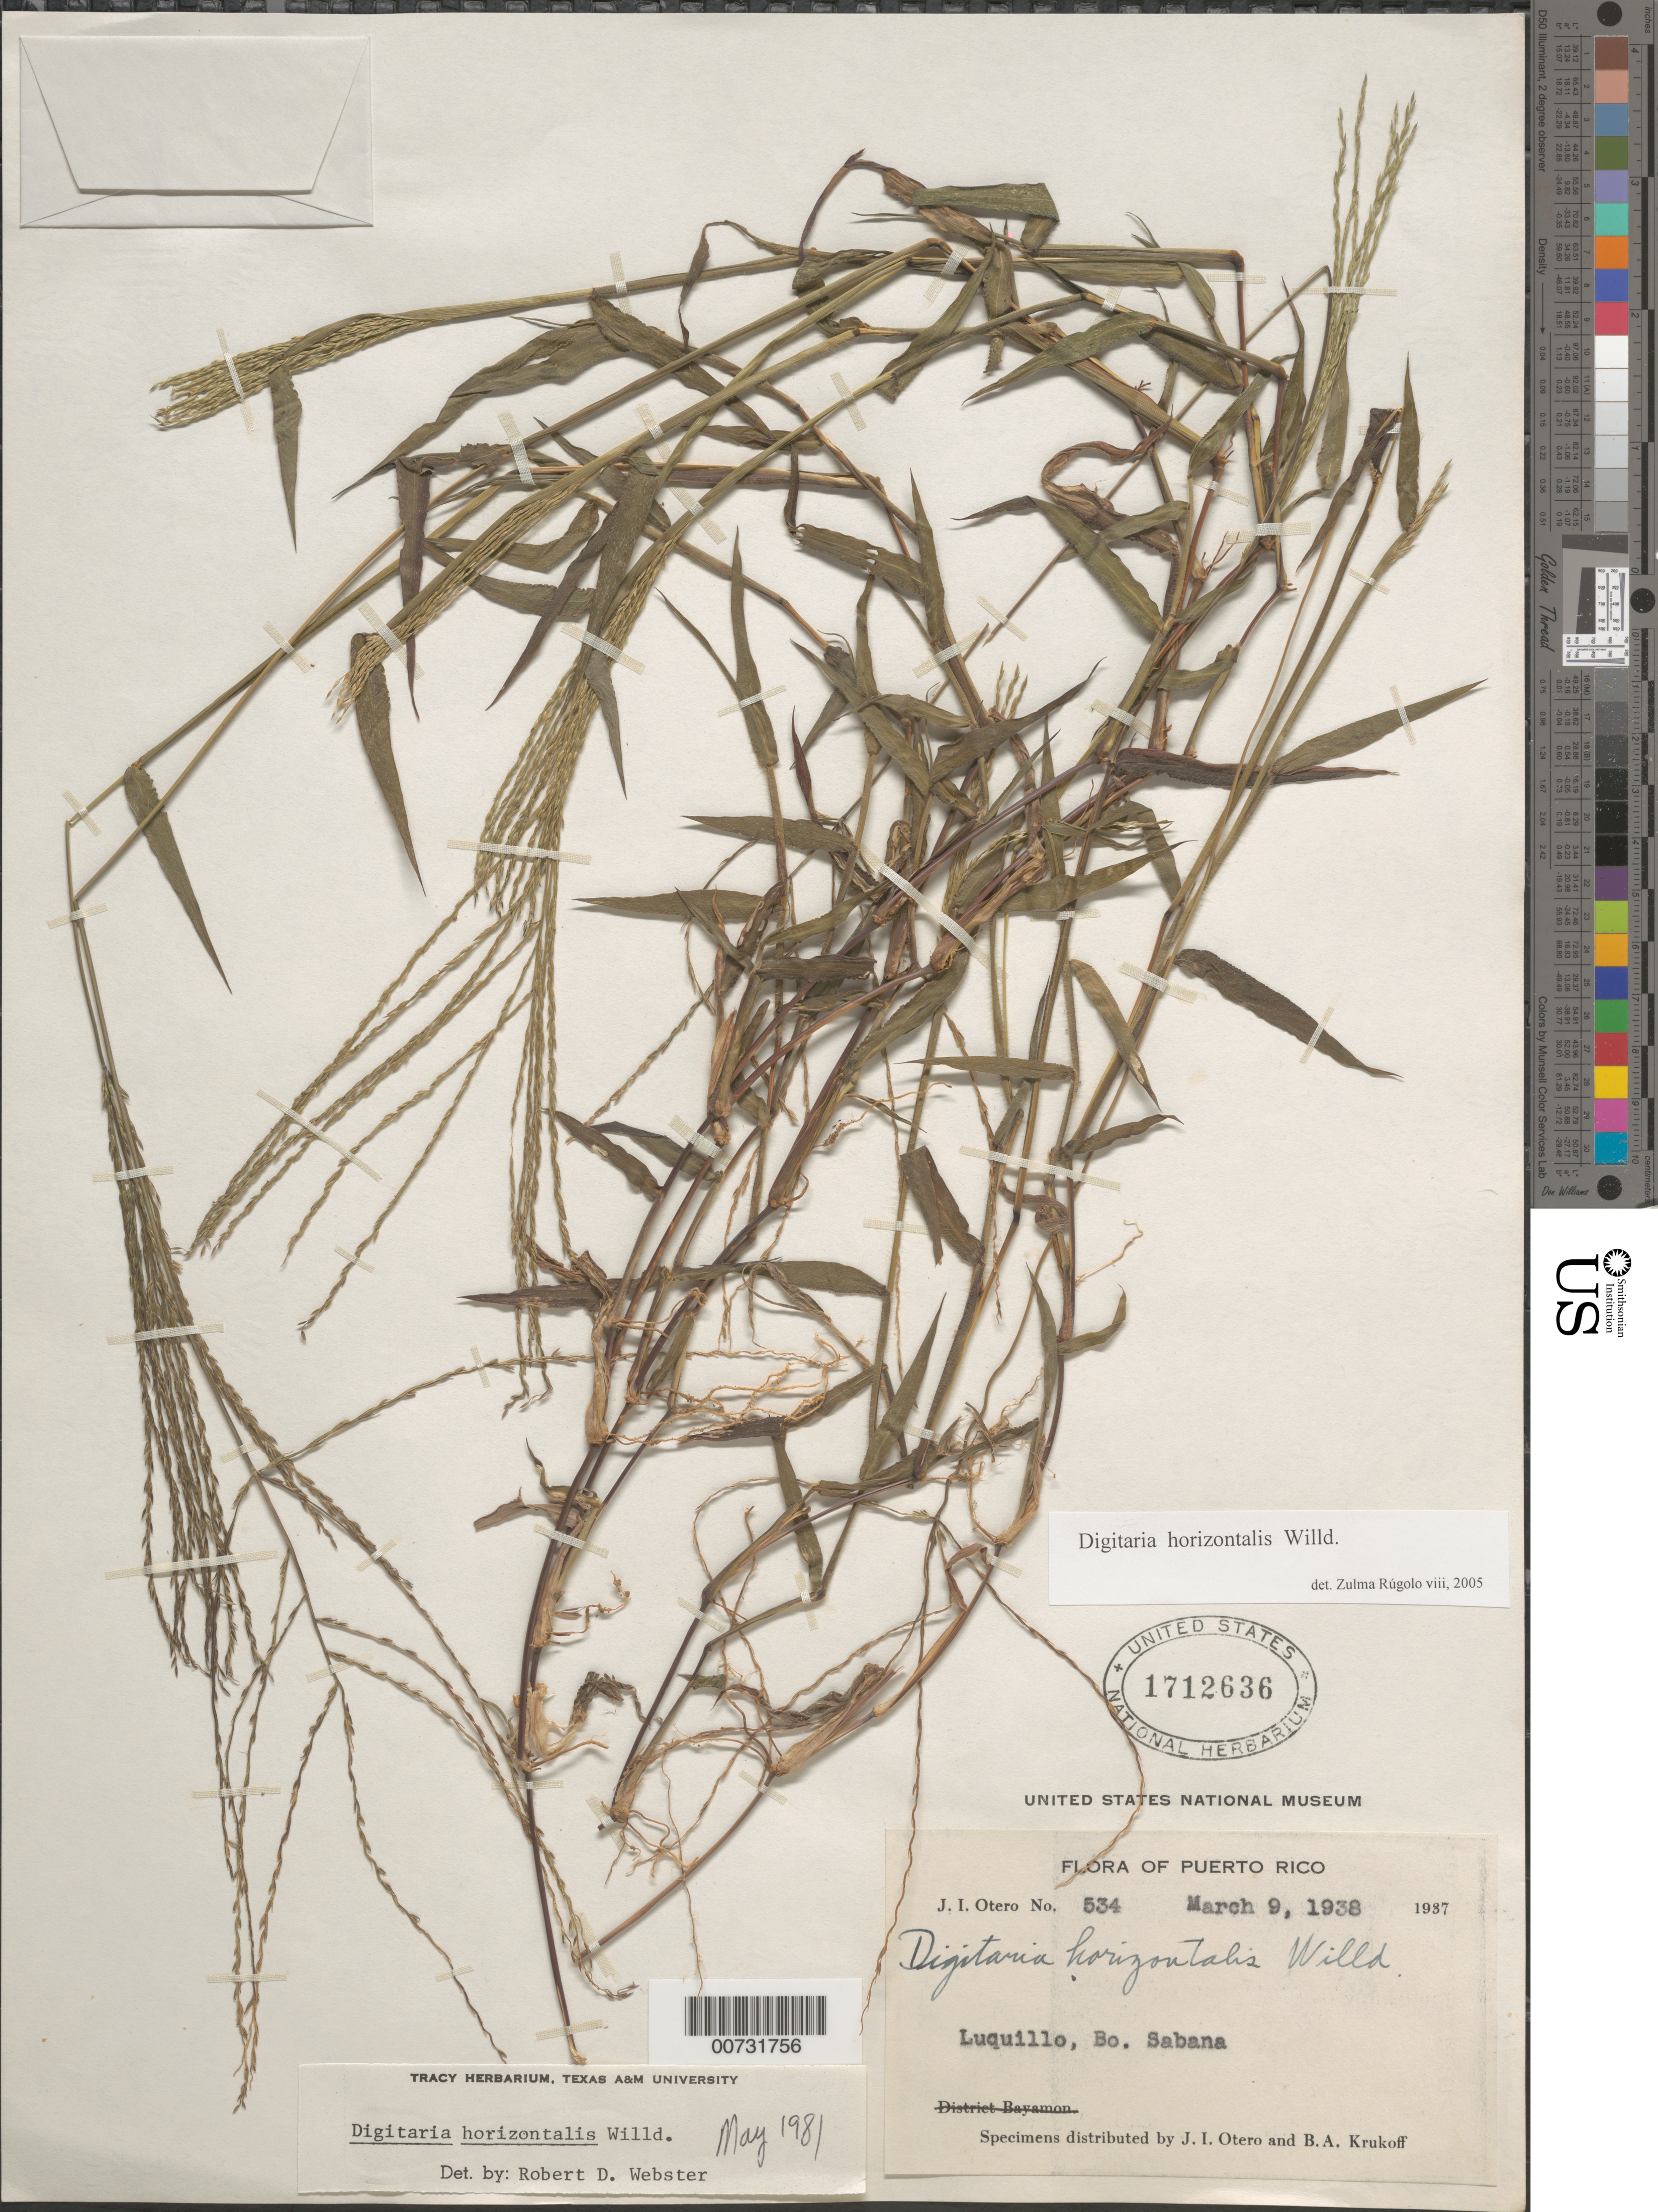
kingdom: Plantae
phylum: Tracheophyta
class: Liliopsida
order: Poales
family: Poaceae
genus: Digitaria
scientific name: Digitaria horizontalis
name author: Willd.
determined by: Webster, Robert D.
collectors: J. Otero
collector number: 534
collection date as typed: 09 Mar 1938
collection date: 1938-03-09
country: Puerto Rico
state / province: Luquillo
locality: Luquillo, Bo. Sabana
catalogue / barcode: US 1712636